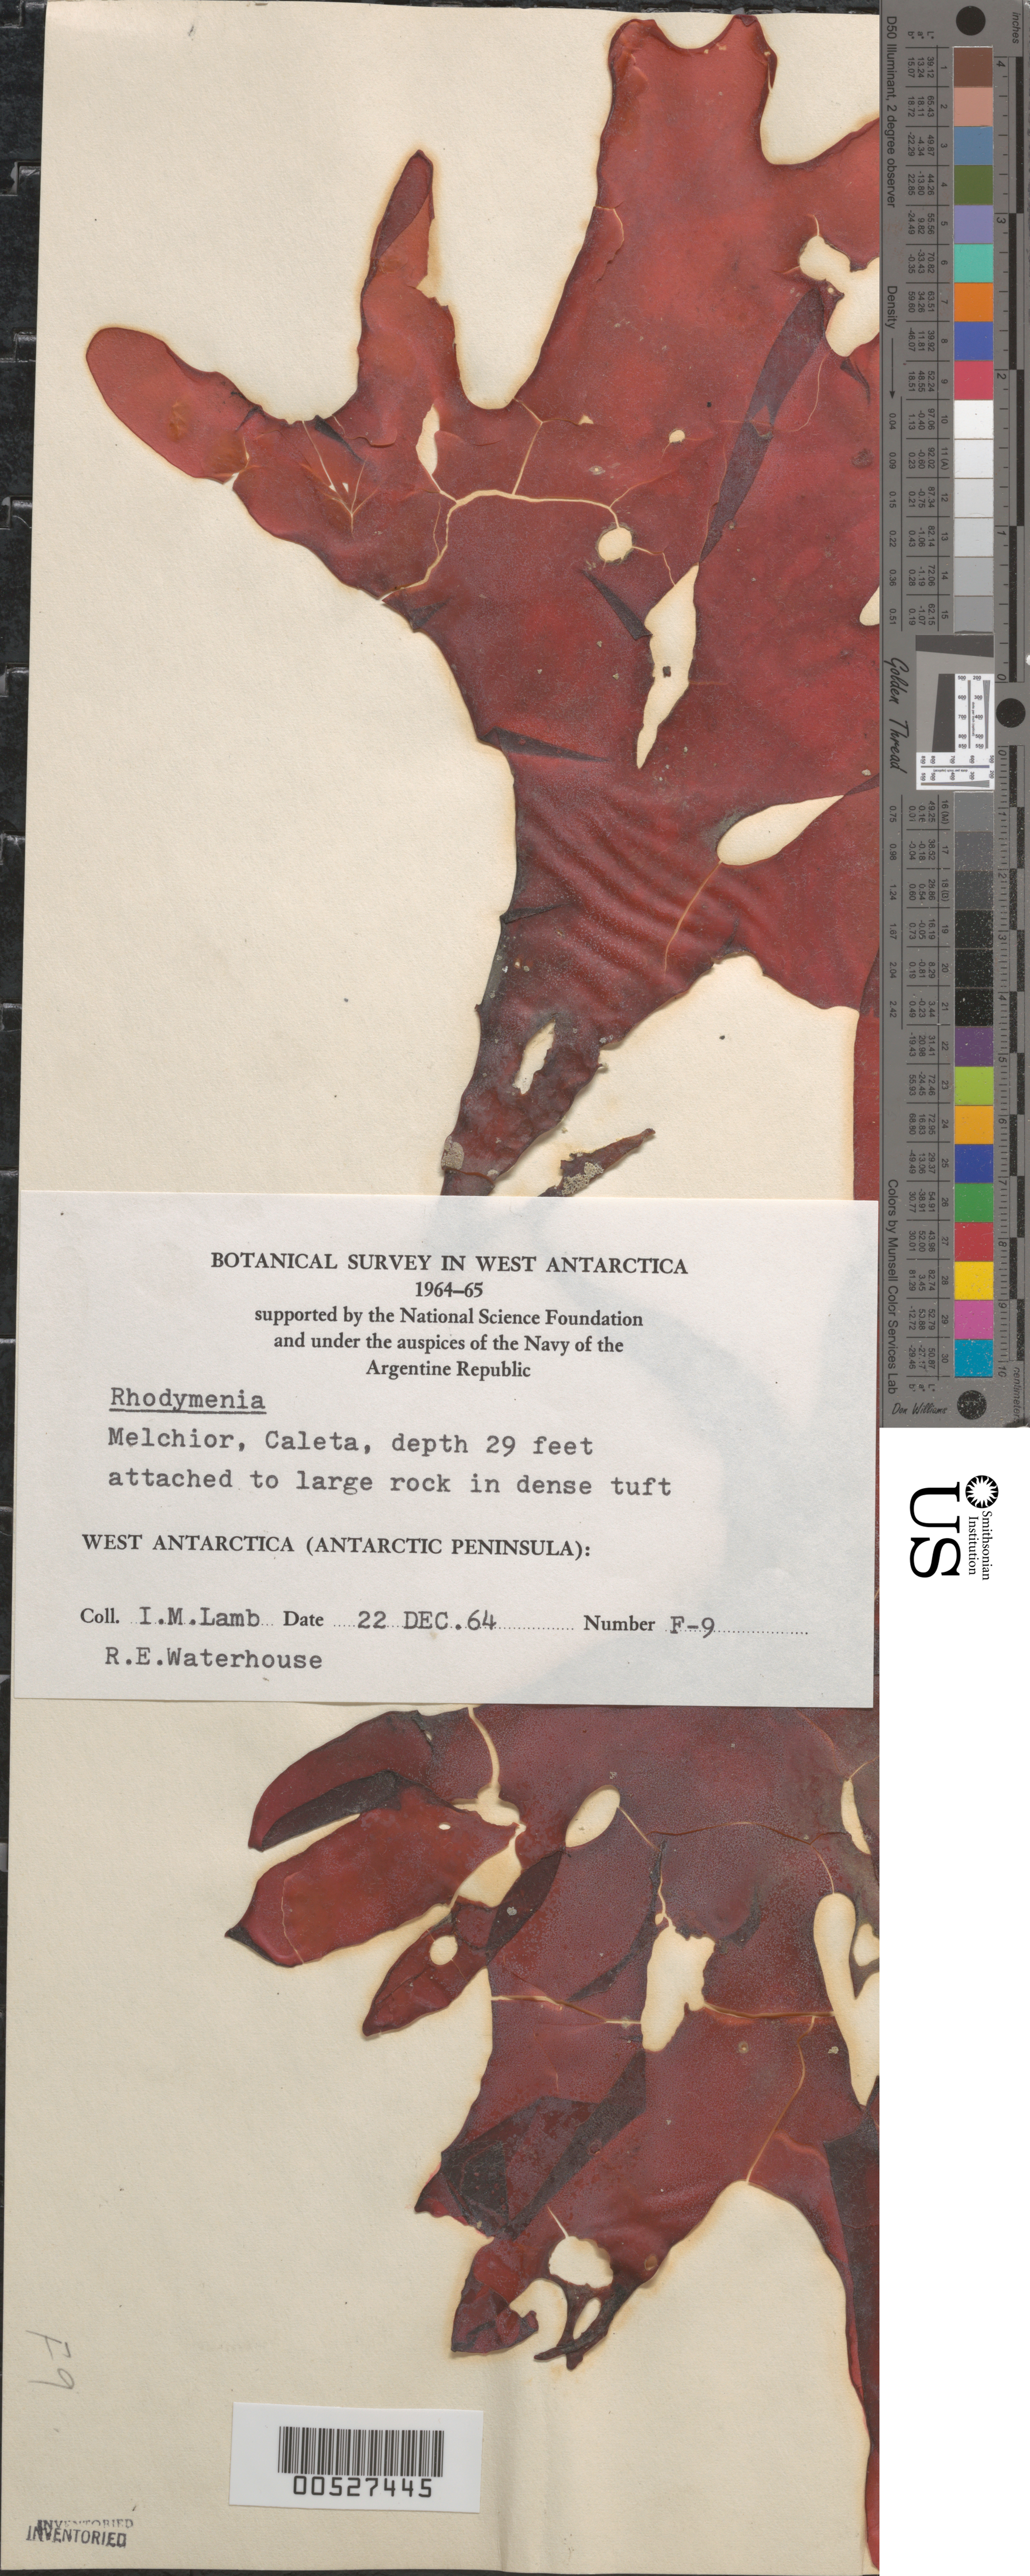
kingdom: Plantae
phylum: Rhodophyta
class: Florideophyceae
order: Gigartinales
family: Sarcodiaceae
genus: Sarcodia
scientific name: Sarcodia montagneana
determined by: Moe, R. L.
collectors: I. M. Lamb & R. Waterhouse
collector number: F-9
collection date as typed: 22 Dec 1964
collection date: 1964-12-22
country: Antarctica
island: Gamma Island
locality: Melchior Caleta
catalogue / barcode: US 60891